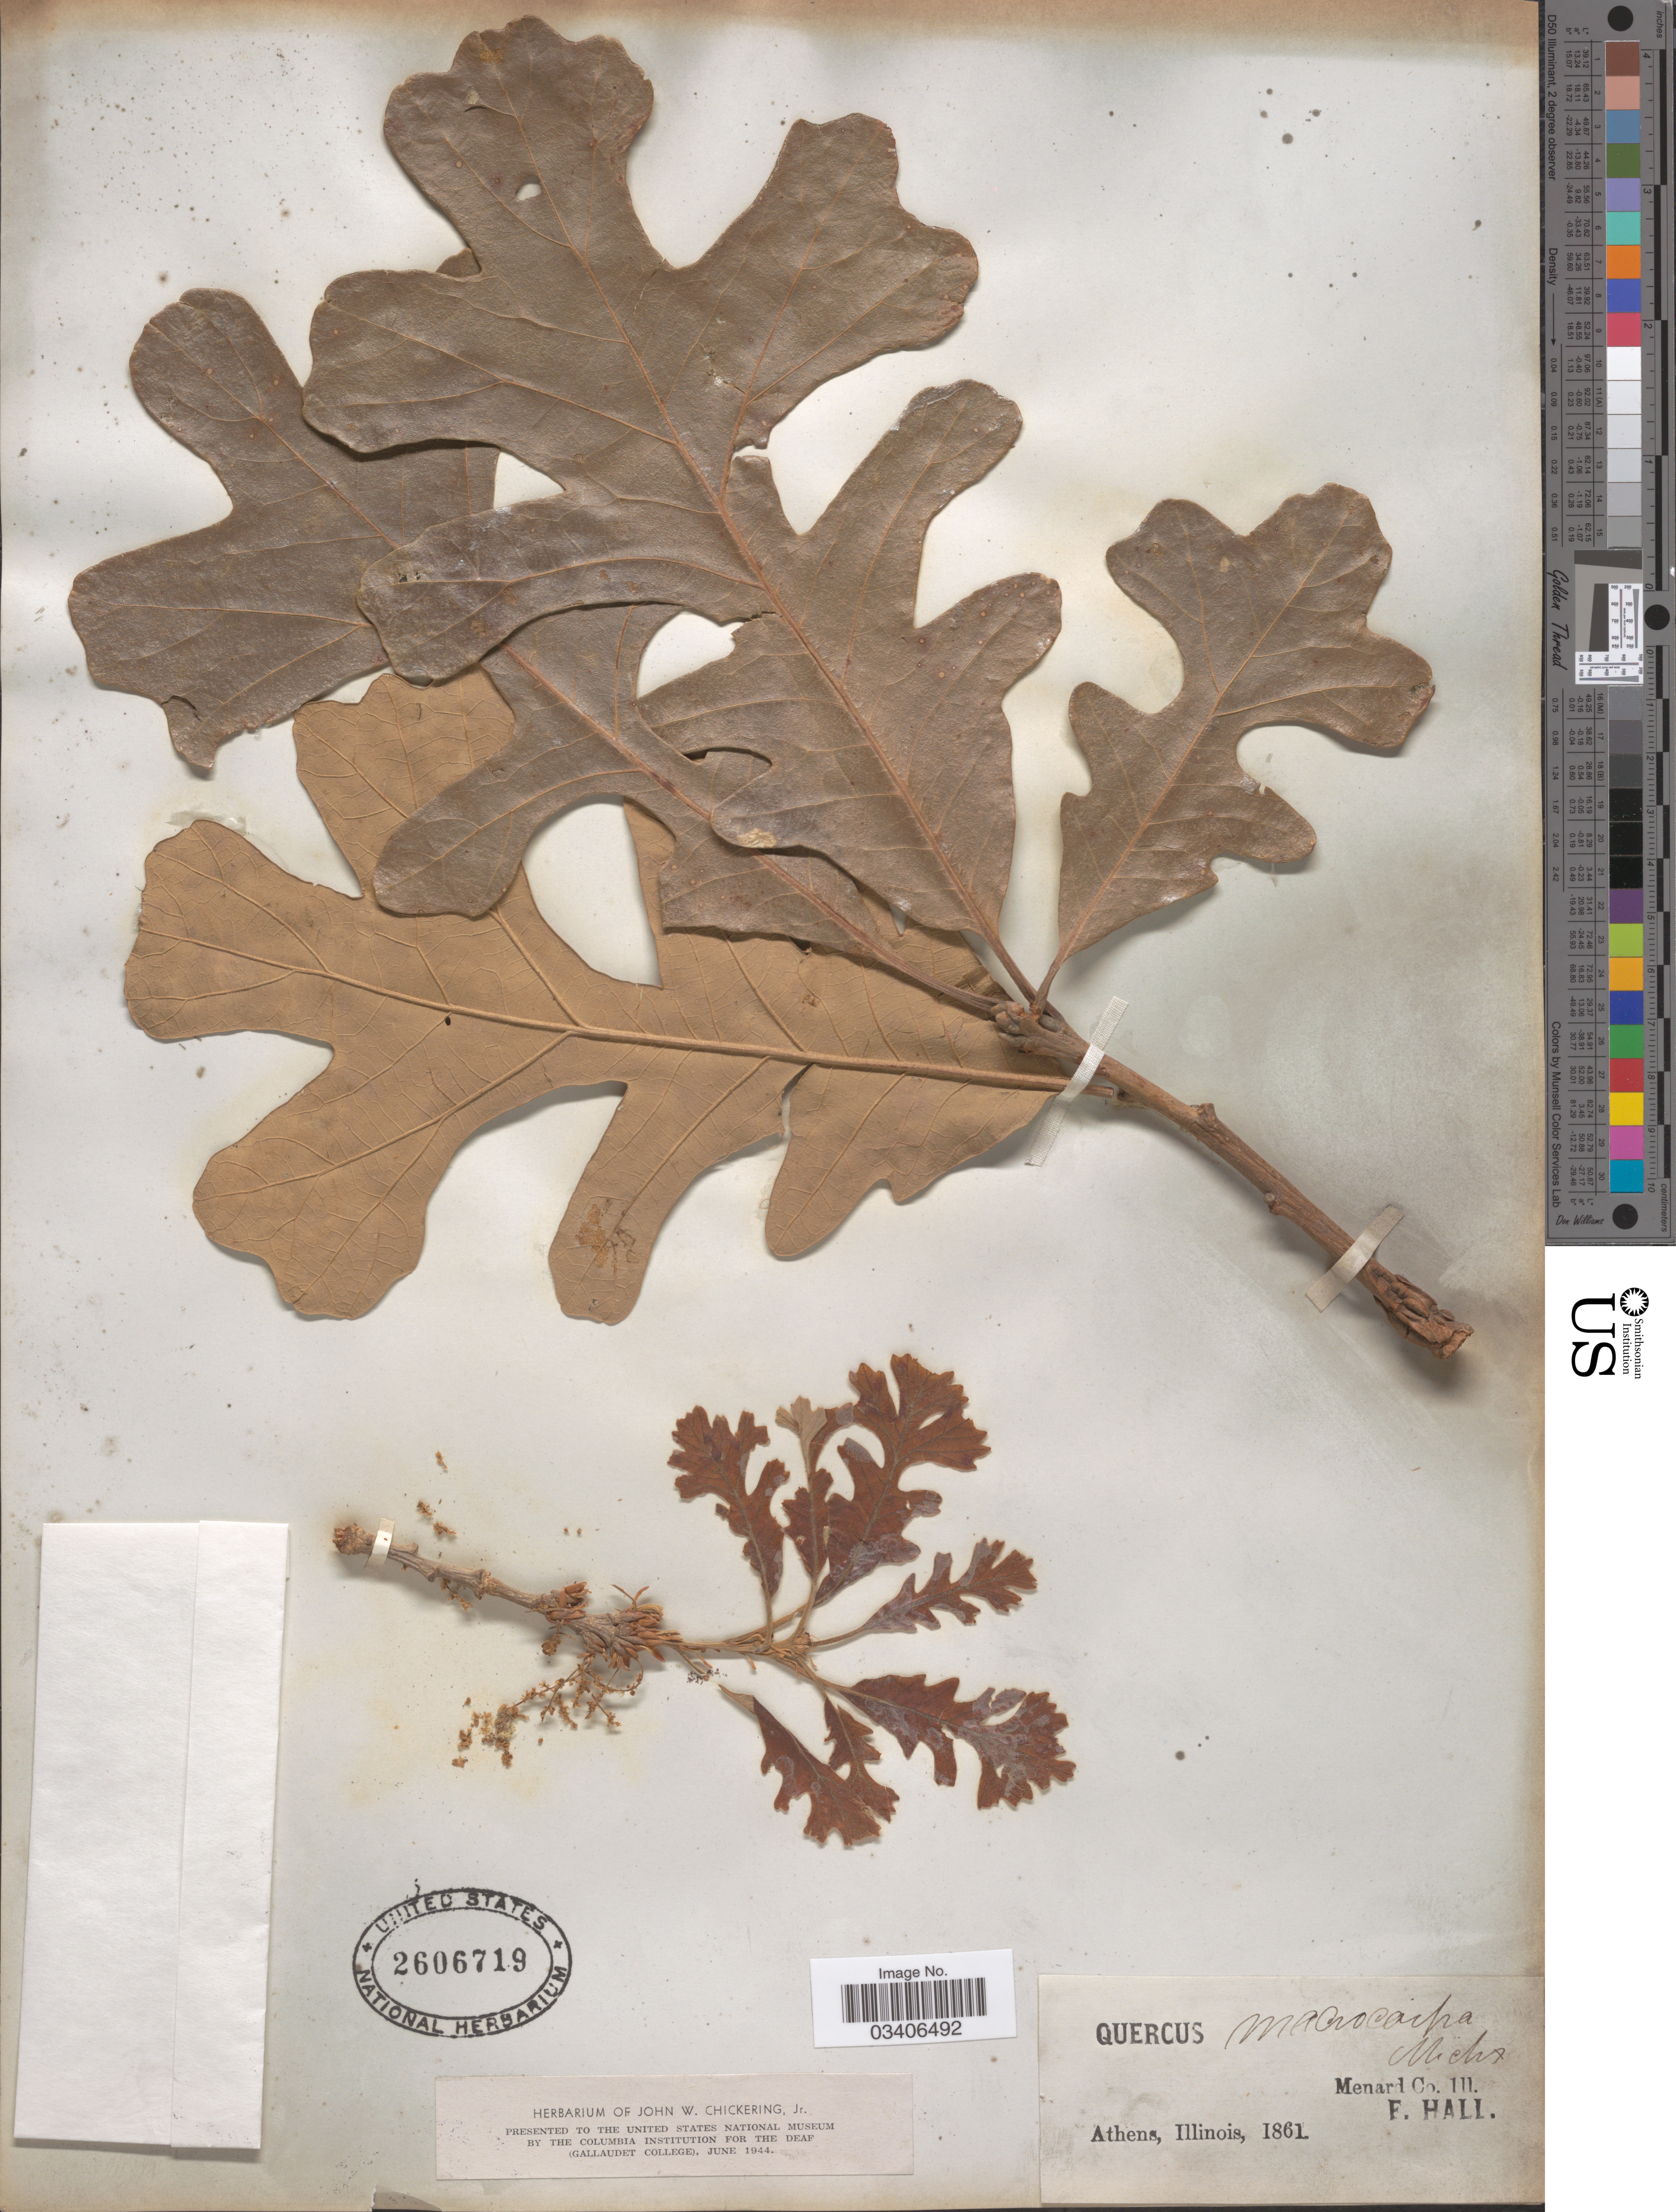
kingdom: Plantae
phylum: Tracheophyta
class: Magnoliopsida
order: Fagales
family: Fagaceae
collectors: F. Hall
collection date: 1861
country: United States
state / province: Illinois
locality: Athens. Menard Co. [unsure placement]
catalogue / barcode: US 2606719